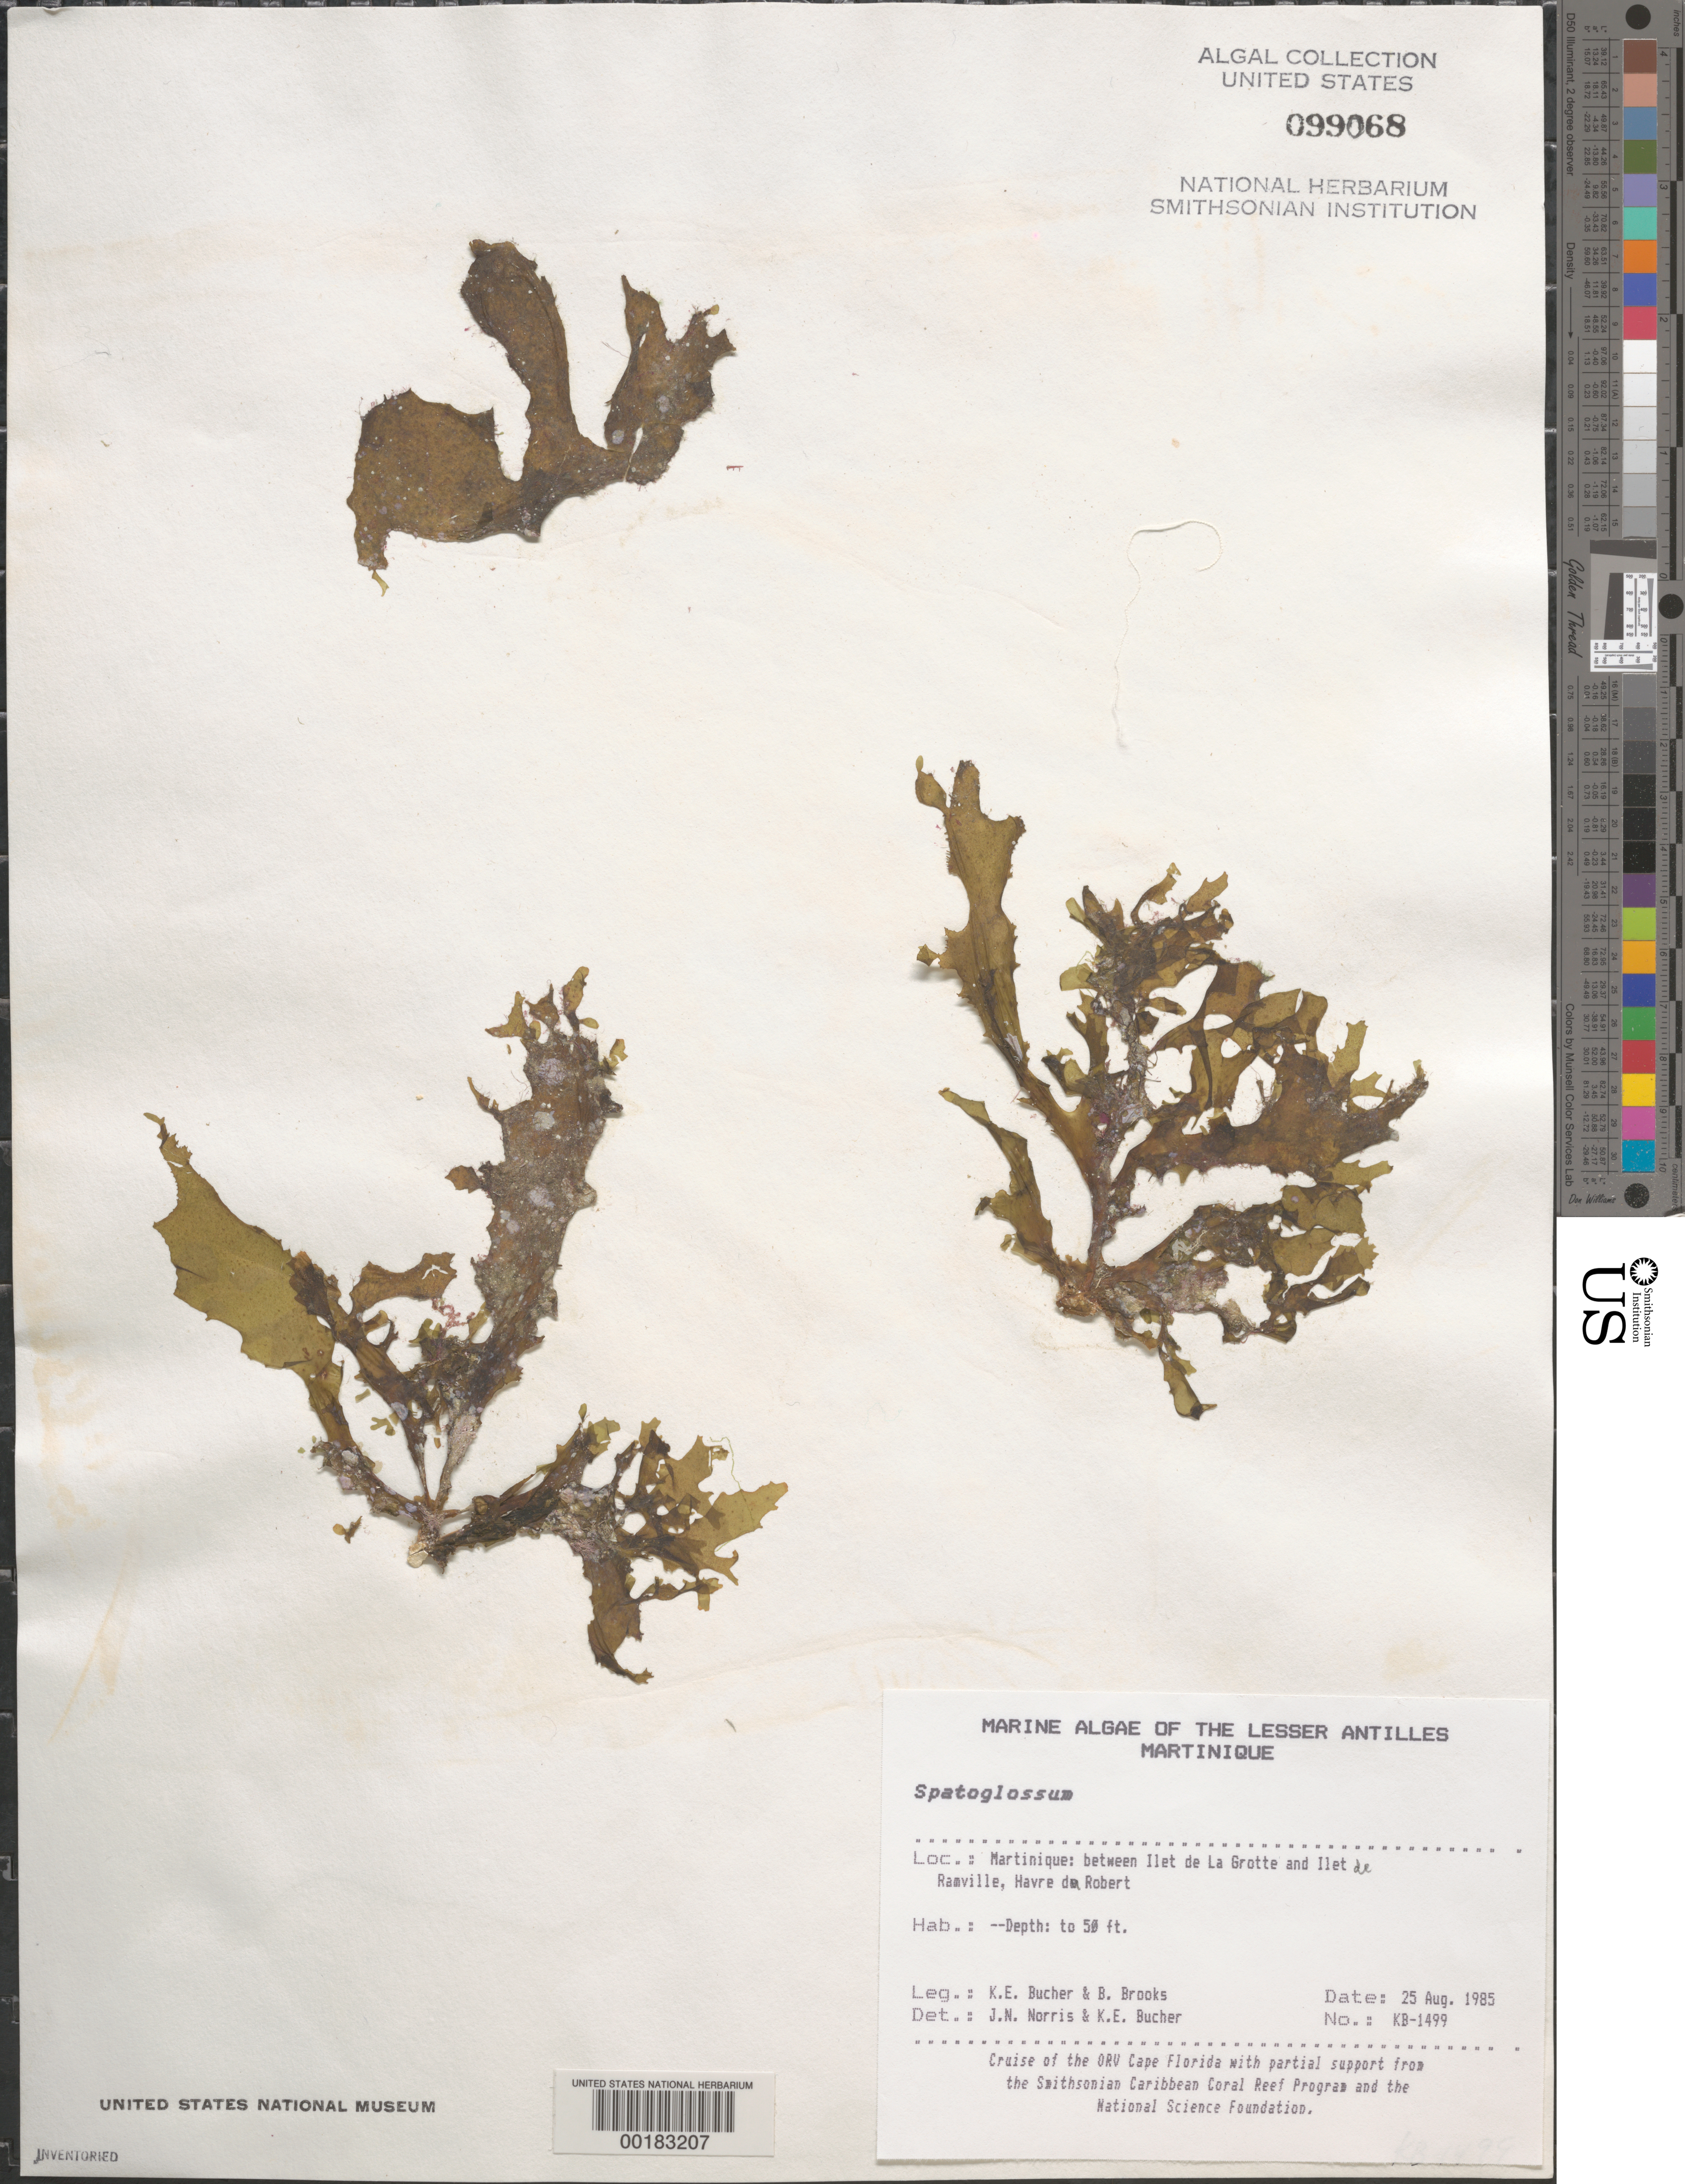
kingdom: Chromista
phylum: Ochrophyta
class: Phaeophyceae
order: Dictyotales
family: Dictyotaceae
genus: Spatoglossum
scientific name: Spatoglossum sp.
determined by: Norris, J. N.; Bucher, K. E.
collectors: K. E. Bucher & B. Brooks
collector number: Kb-1499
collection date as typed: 25 Aug 1985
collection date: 1985-08-25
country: Martinique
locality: Between Ilet de la Grotte and Ilet de Ramville, Havre du Robert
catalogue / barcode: US 99068